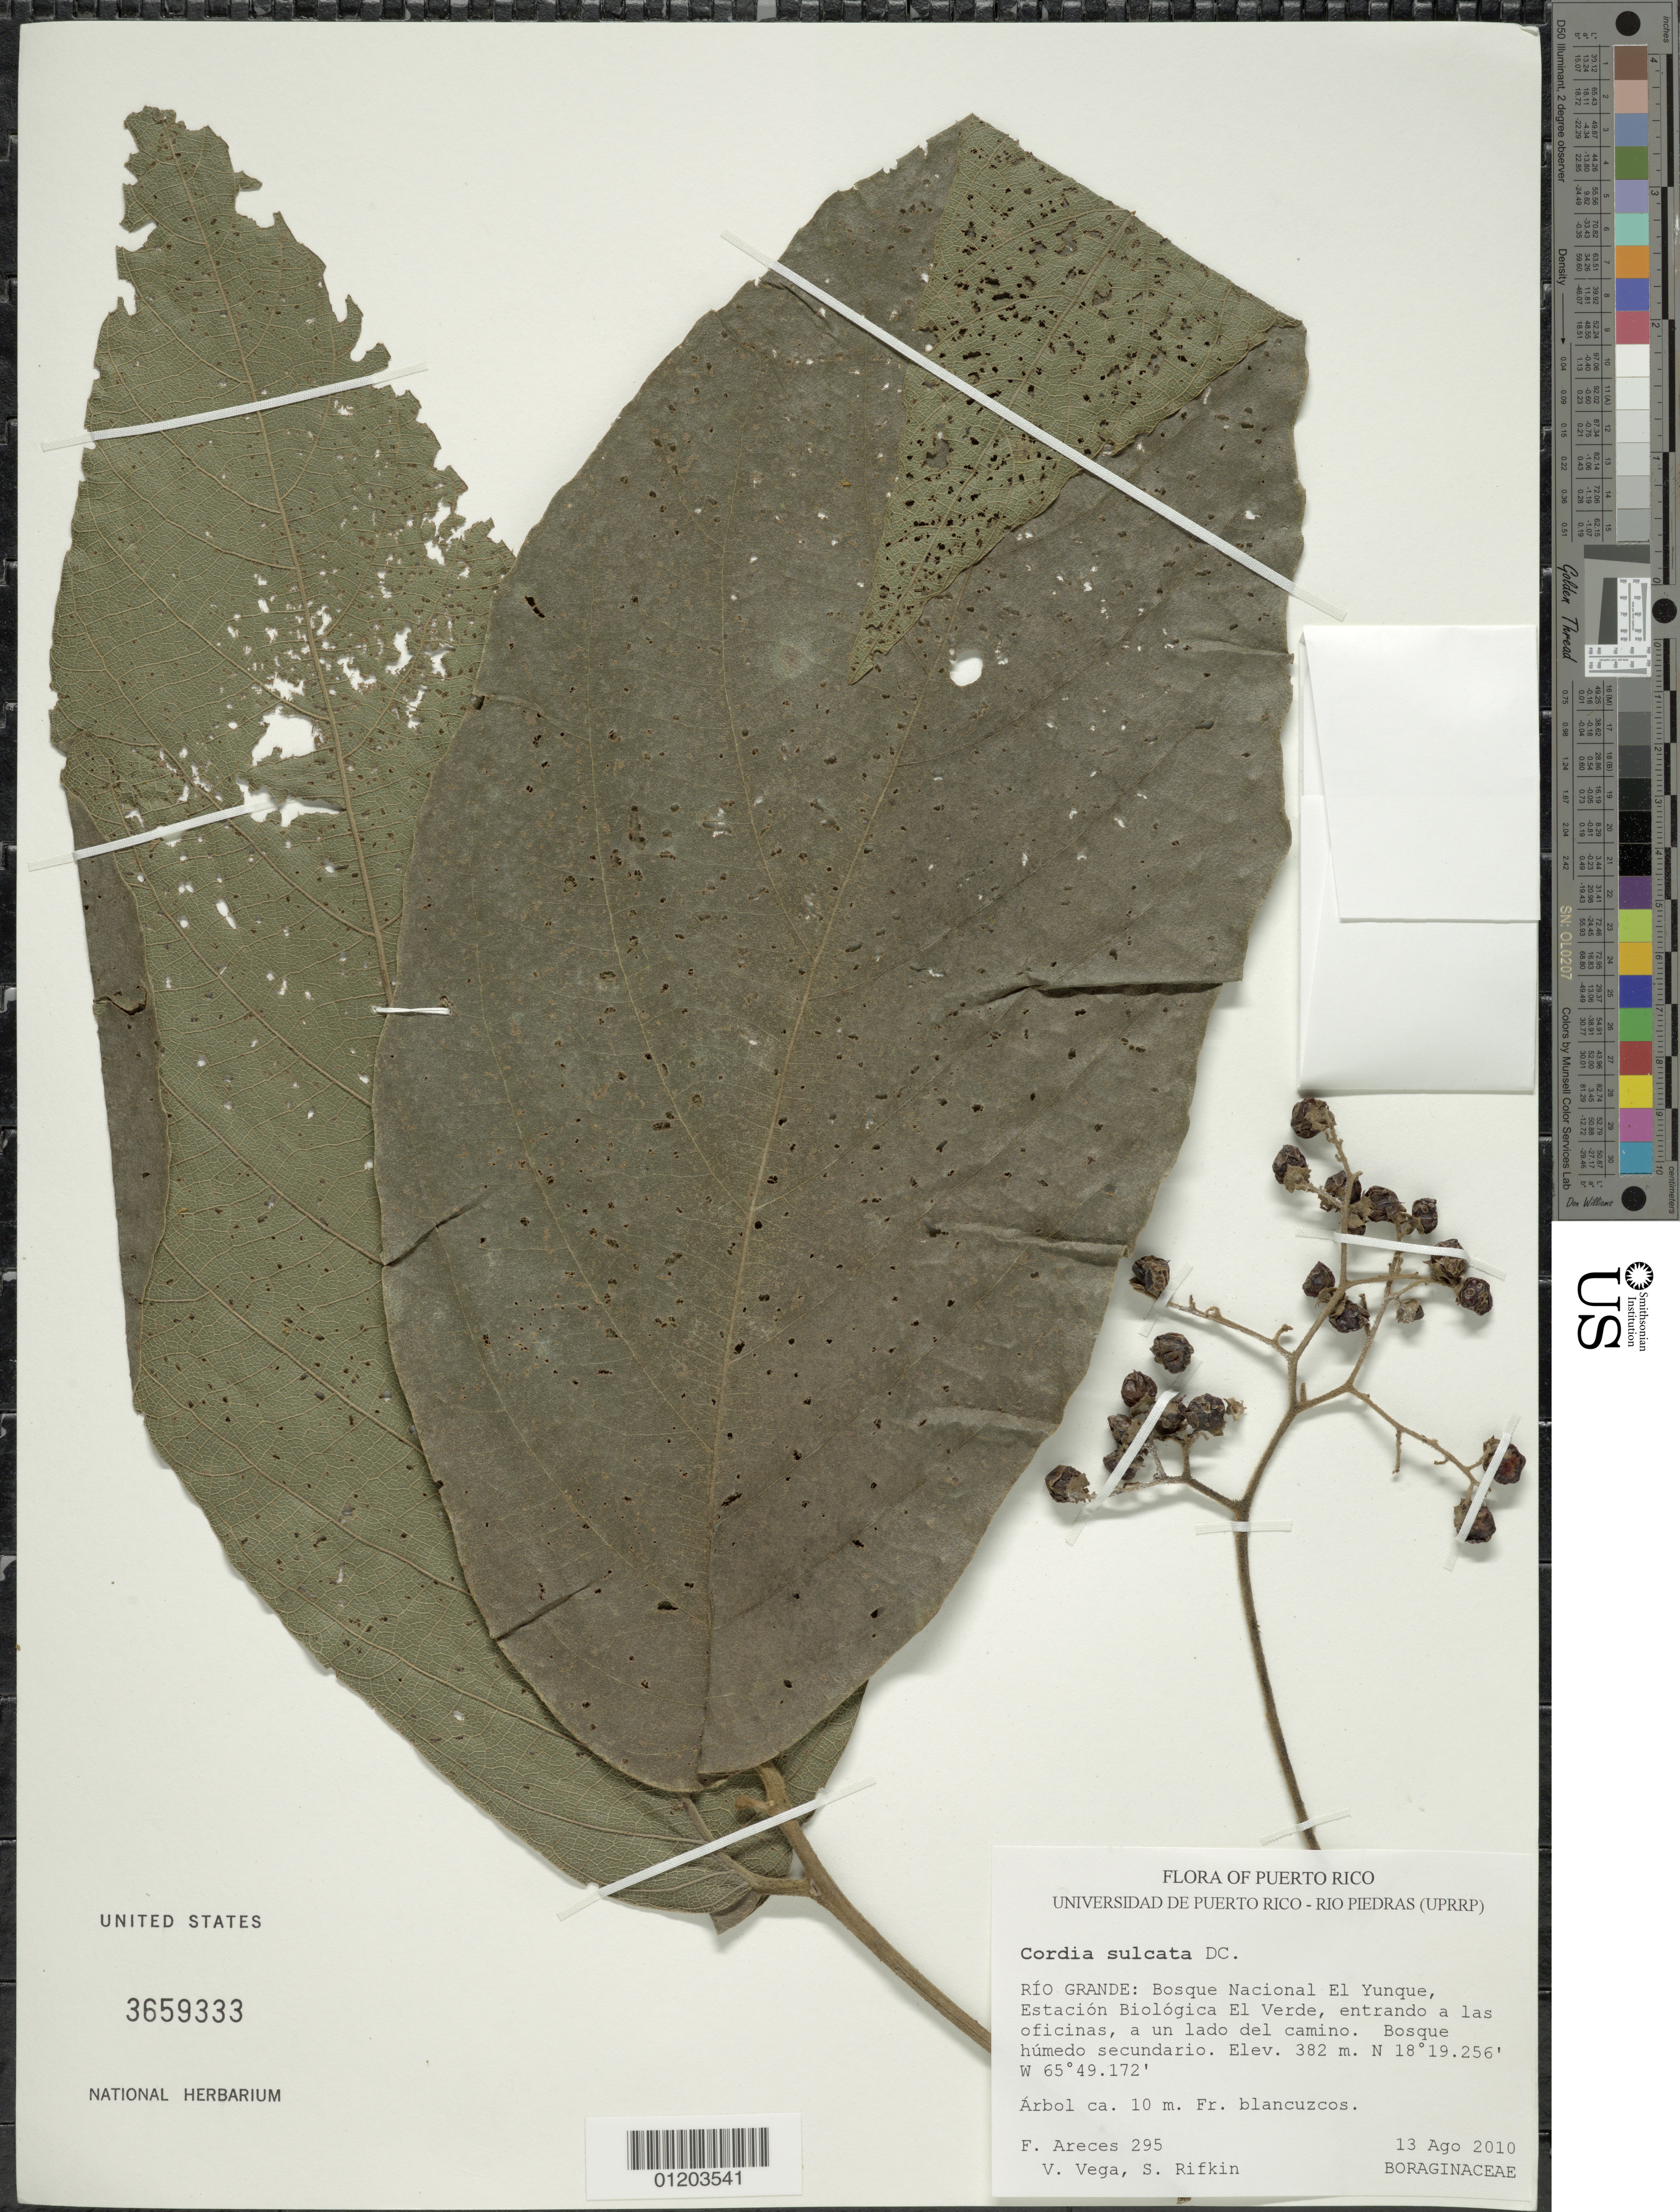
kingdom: Plantae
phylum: Tracheophyta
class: Magnoliopsida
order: Boraginales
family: Cordiaceae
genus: Cordia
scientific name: Cordia sulcata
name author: DC.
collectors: F. Areces Berazaín, V. Vega & S. Rifkin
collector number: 295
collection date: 2010-08-13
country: Puerto Rico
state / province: Río Grande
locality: Bosque Nacional El Yunque, Estación Biológica El Verde, entrando a las oficinas, a un lado del camino.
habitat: Bosque húmedo secundario.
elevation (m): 382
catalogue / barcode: US 3659333